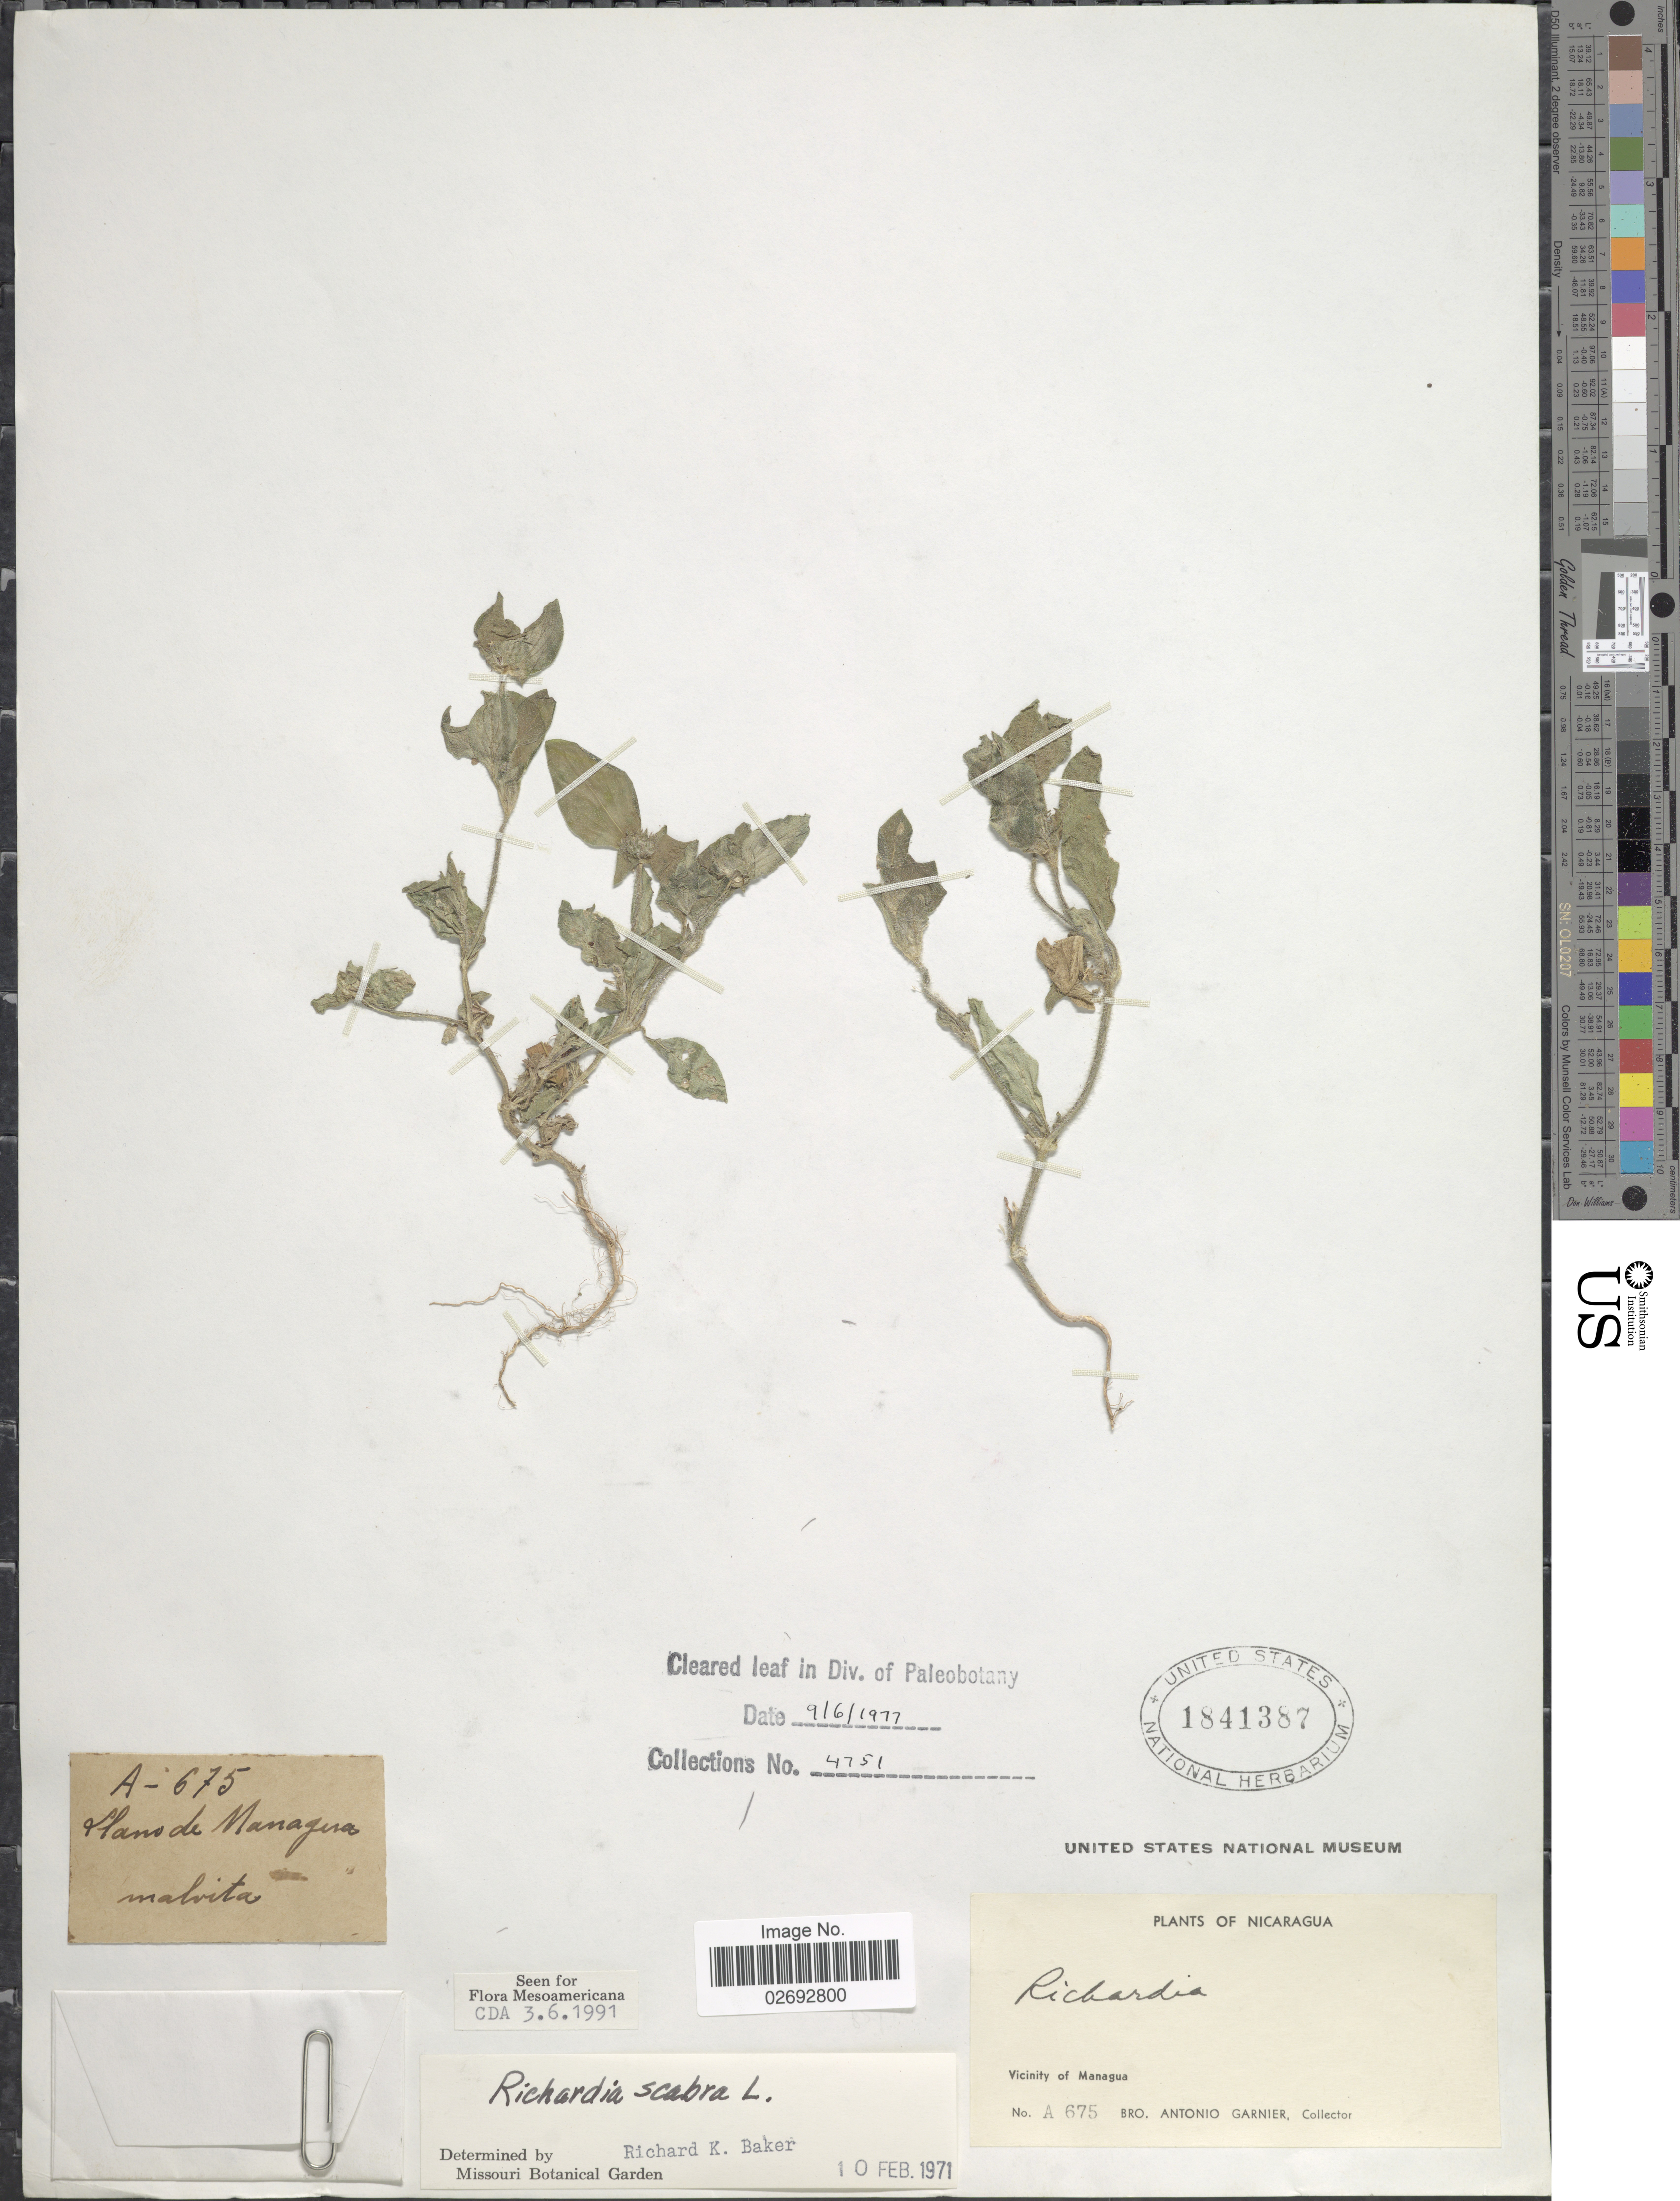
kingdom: Plantae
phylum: Tracheophyta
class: Magnoliopsida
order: Gentianales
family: Rubiaceae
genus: Richardia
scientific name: Richardia scabra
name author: L.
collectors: Bro. A. Garnier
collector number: A-675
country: Nicaragua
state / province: Managua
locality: Llano de Managua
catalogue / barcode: US 1841387